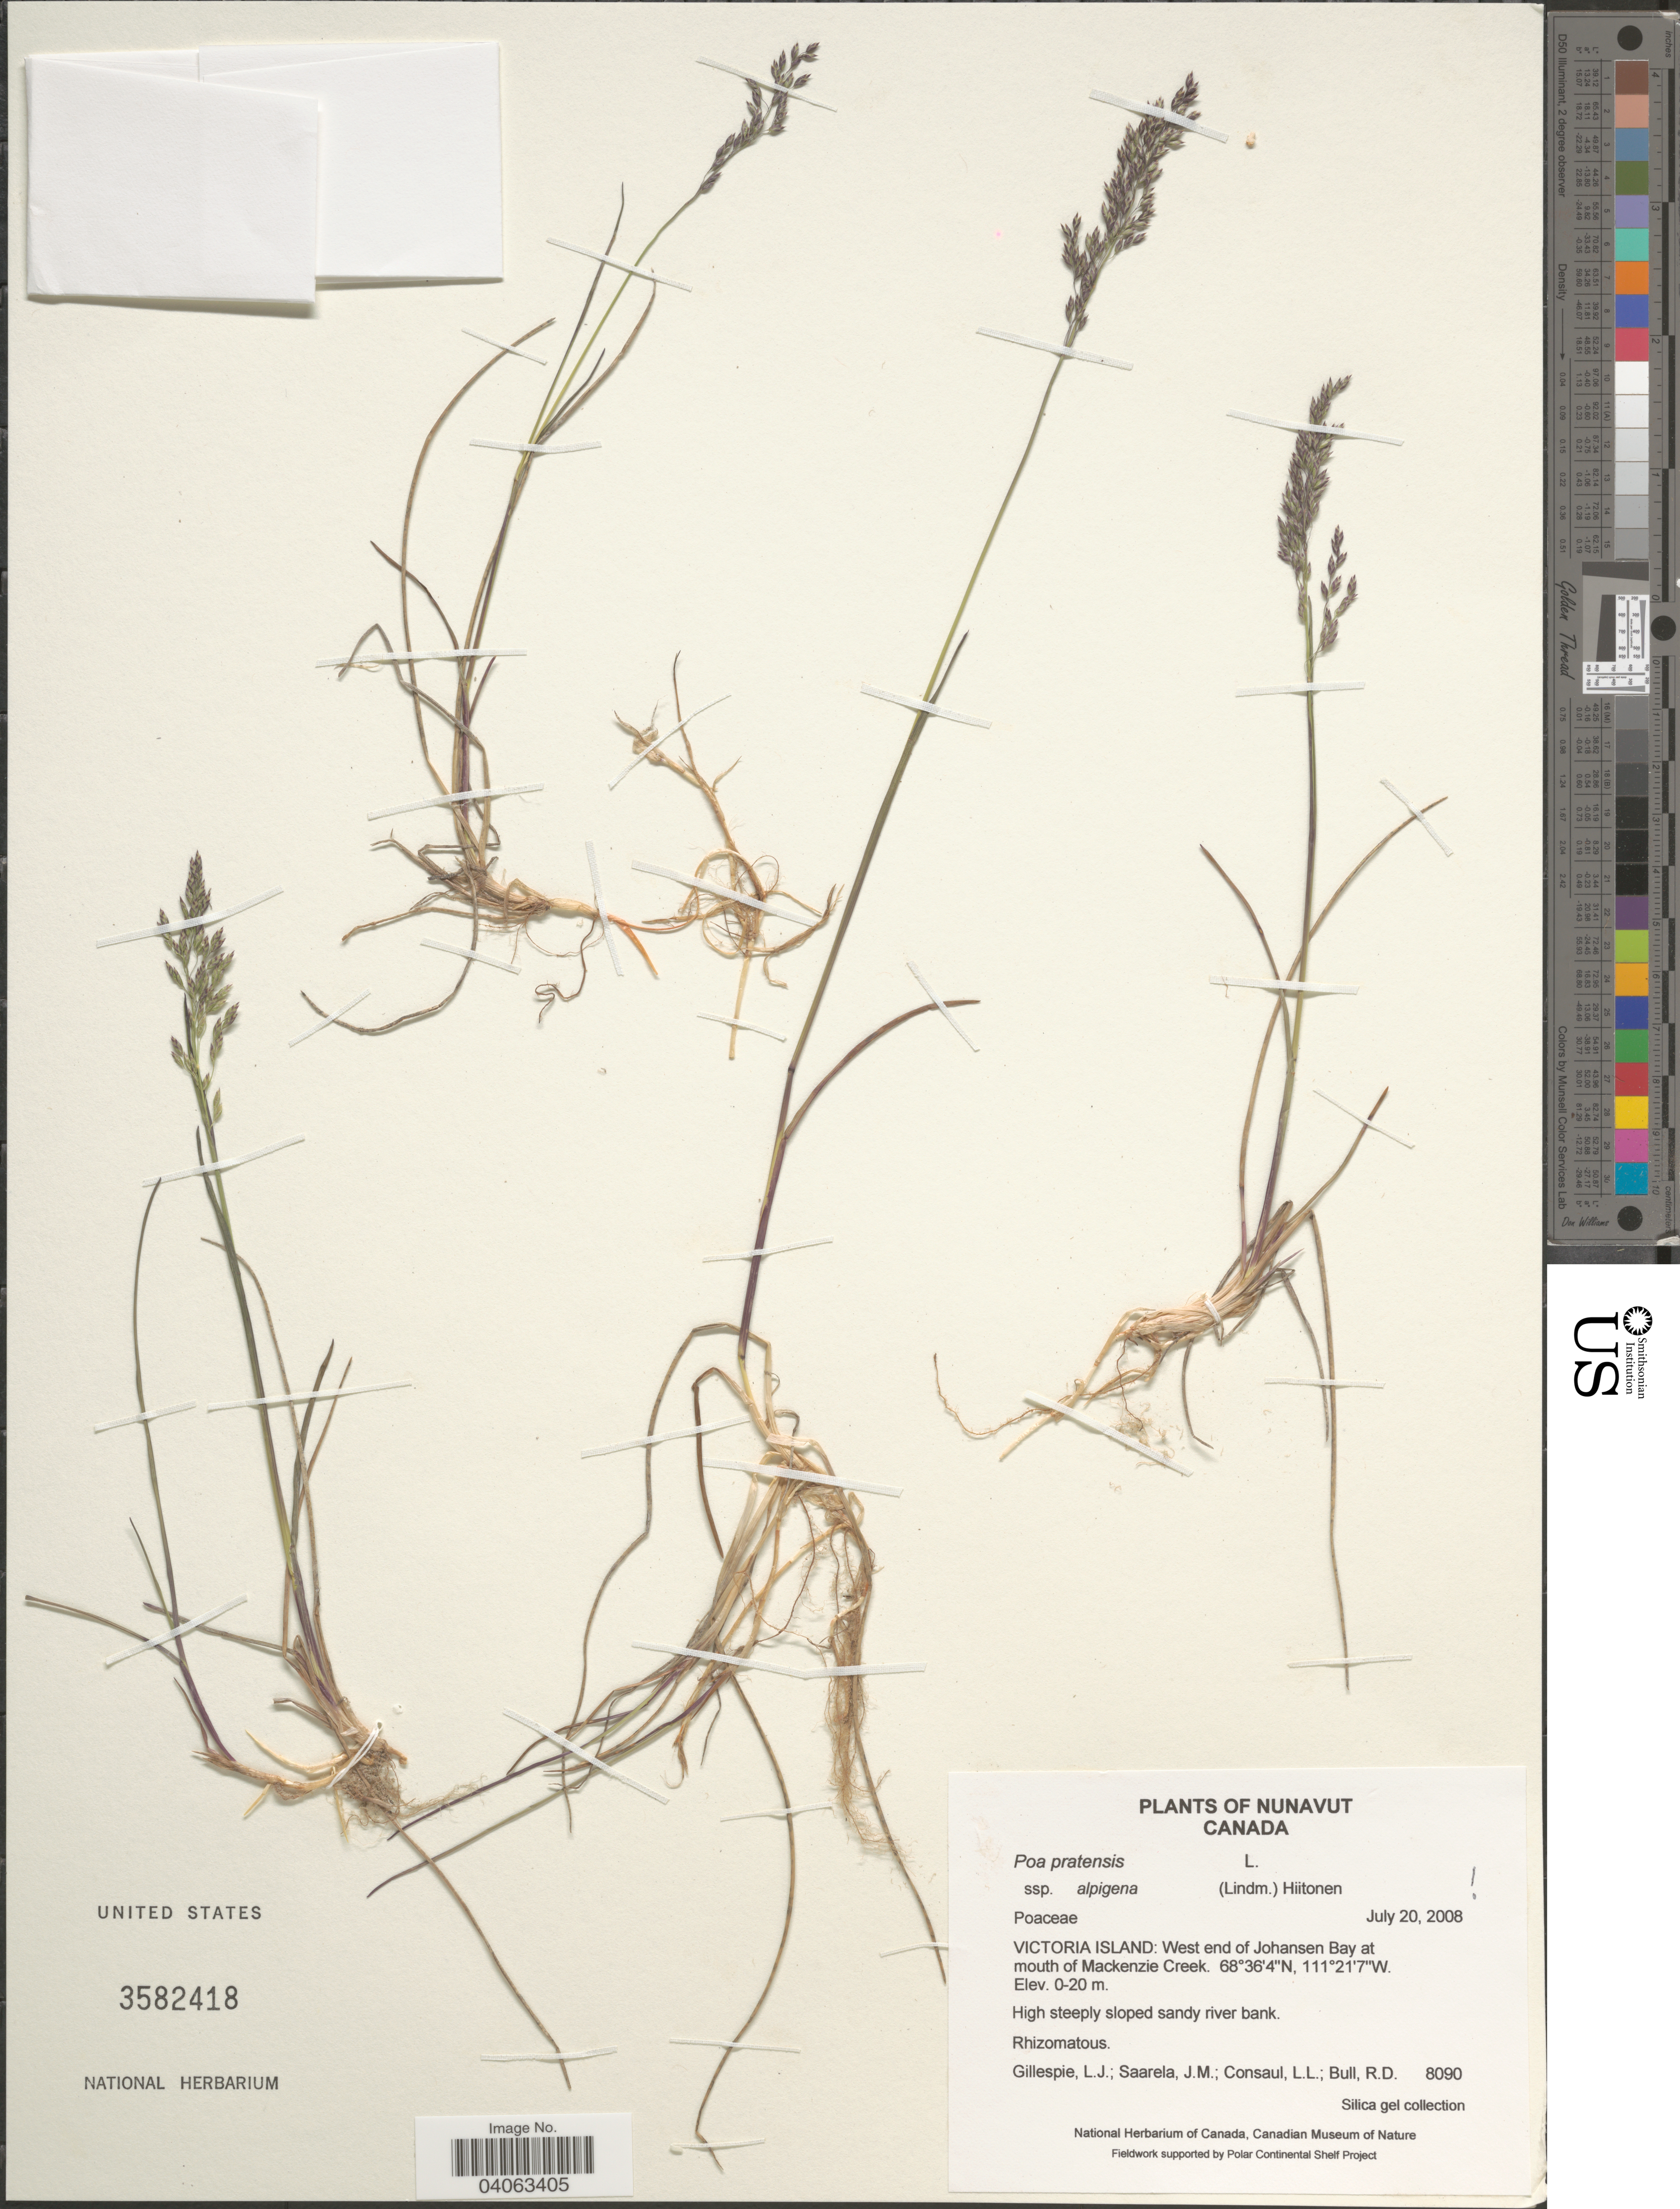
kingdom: Plantae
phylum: Tracheophyta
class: Liliopsida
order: Poales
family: Poaceae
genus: Poa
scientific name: Poa pratensis subsp. alpigena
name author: (Lindm.) Hiitonen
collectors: L. Gillespie, J. Saarela, L. Consaul & R. Bull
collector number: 8090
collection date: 2008-07-20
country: Canada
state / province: Nunavut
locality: Victoria Island: West end of Johansen Bay at mouth of Mackenzie Creek.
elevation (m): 0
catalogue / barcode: US 3582418